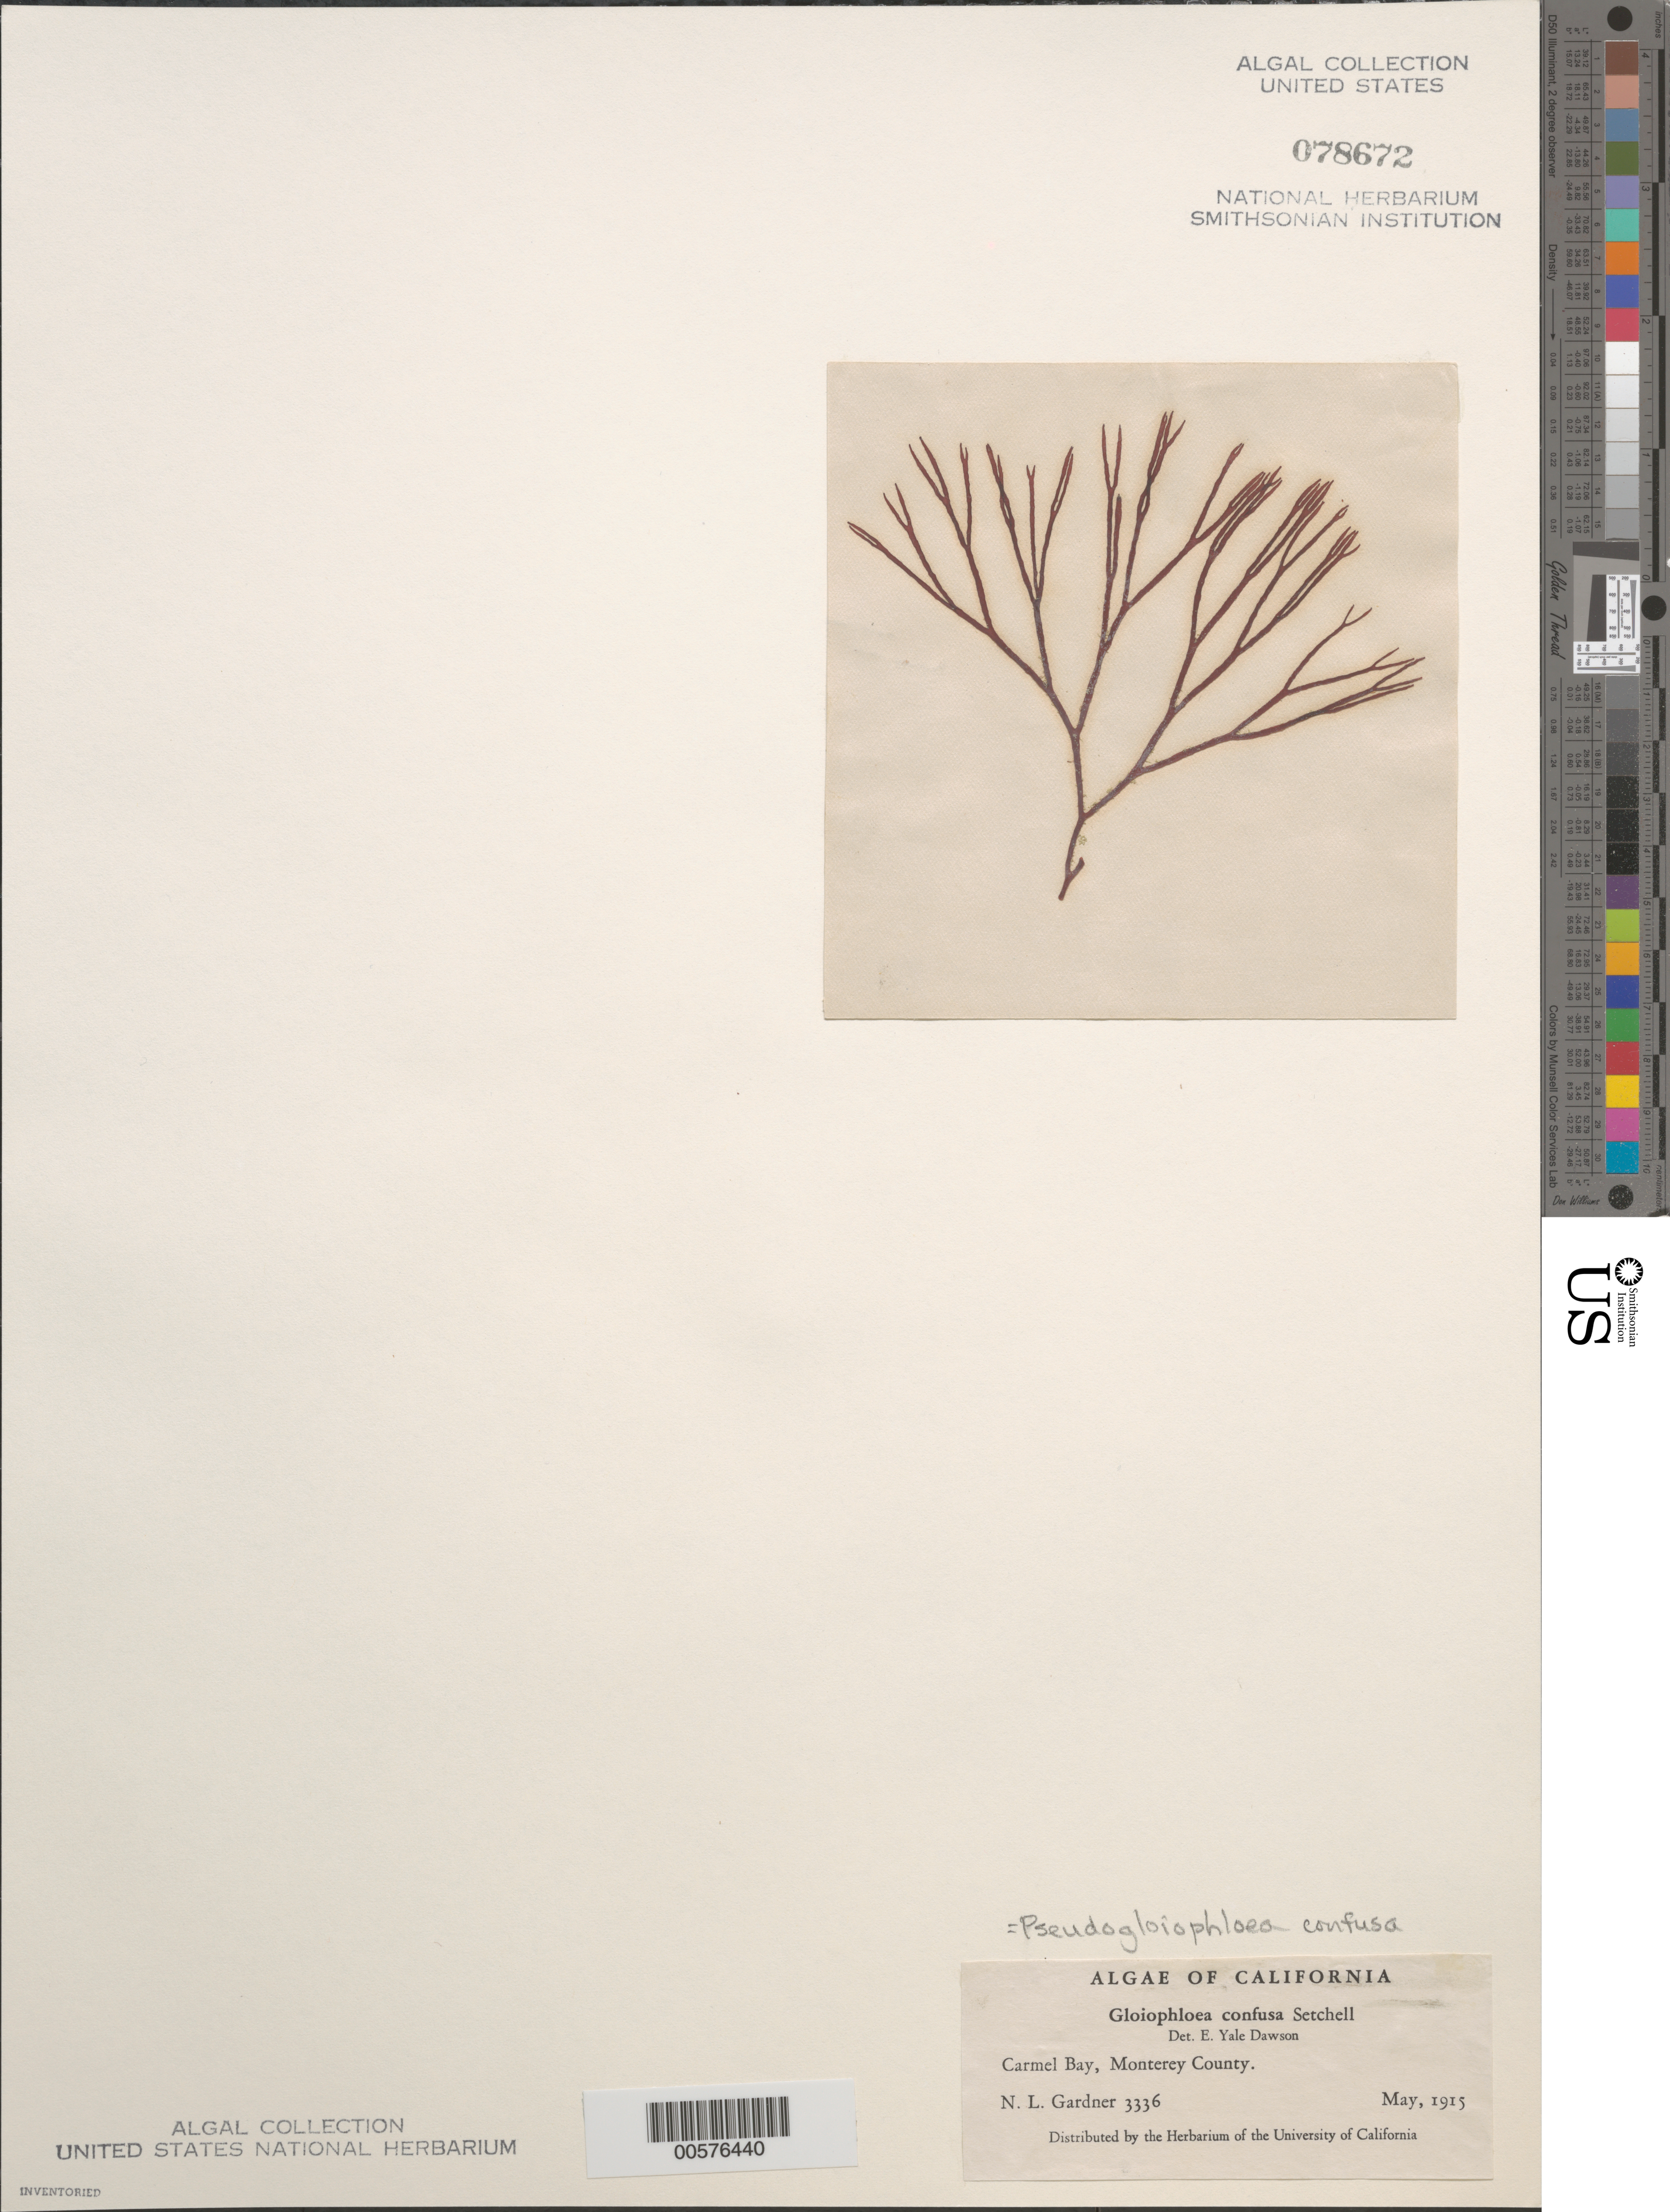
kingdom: Plantae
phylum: Rhodophyta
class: Florideophyceae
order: Nemaliales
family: Scinaiaceae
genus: Scinaia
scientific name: Scinaia confusa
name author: (Setch.) Huisman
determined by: Algae name updating Project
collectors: N. Gardner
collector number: NLG 3336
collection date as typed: May 1915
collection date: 1915-05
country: United States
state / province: California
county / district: Monterey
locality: Carmel Bay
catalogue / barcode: US 78672